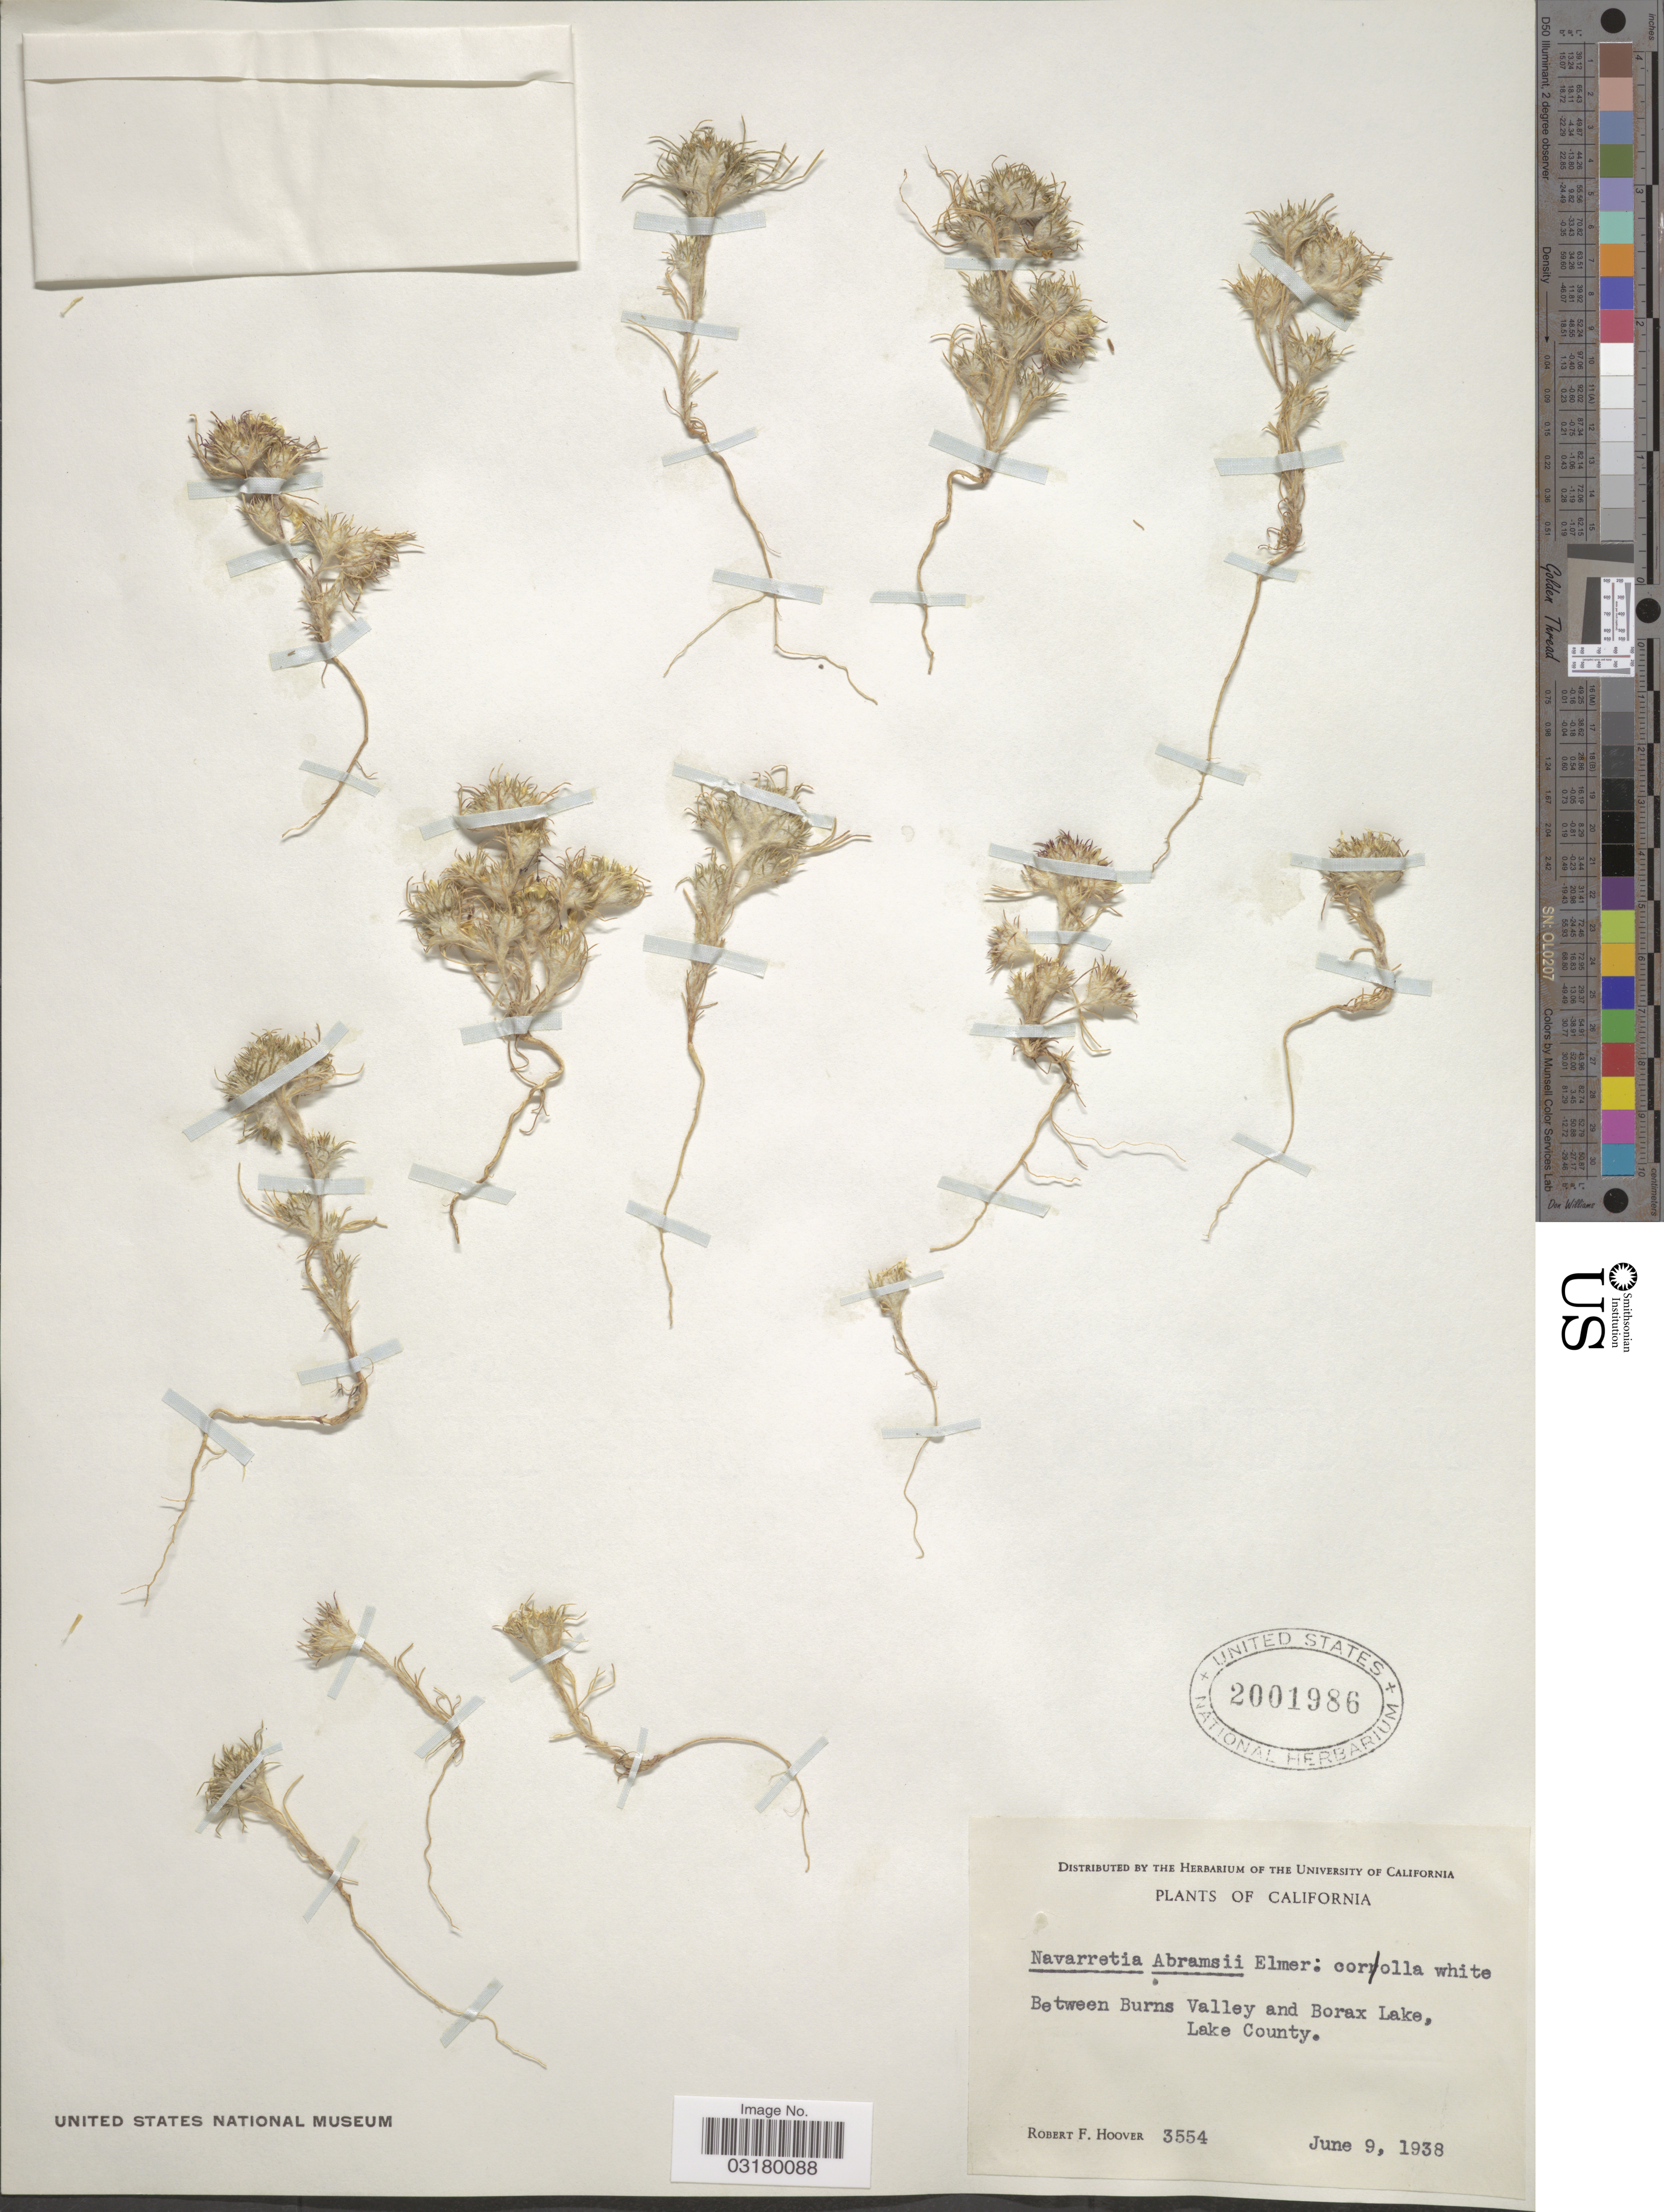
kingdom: Plantae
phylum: Tracheophyta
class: Magnoliopsida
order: Ericales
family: Polemoniaceae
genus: Eriastrum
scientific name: Eriastrum abramsii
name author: (Elmer) Mason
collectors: R. F. Hoover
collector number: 3554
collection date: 1938-06-09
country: United States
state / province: California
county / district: Lake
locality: Between Burns Valley and Borax Lake, Lake County.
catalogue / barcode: US 2001986